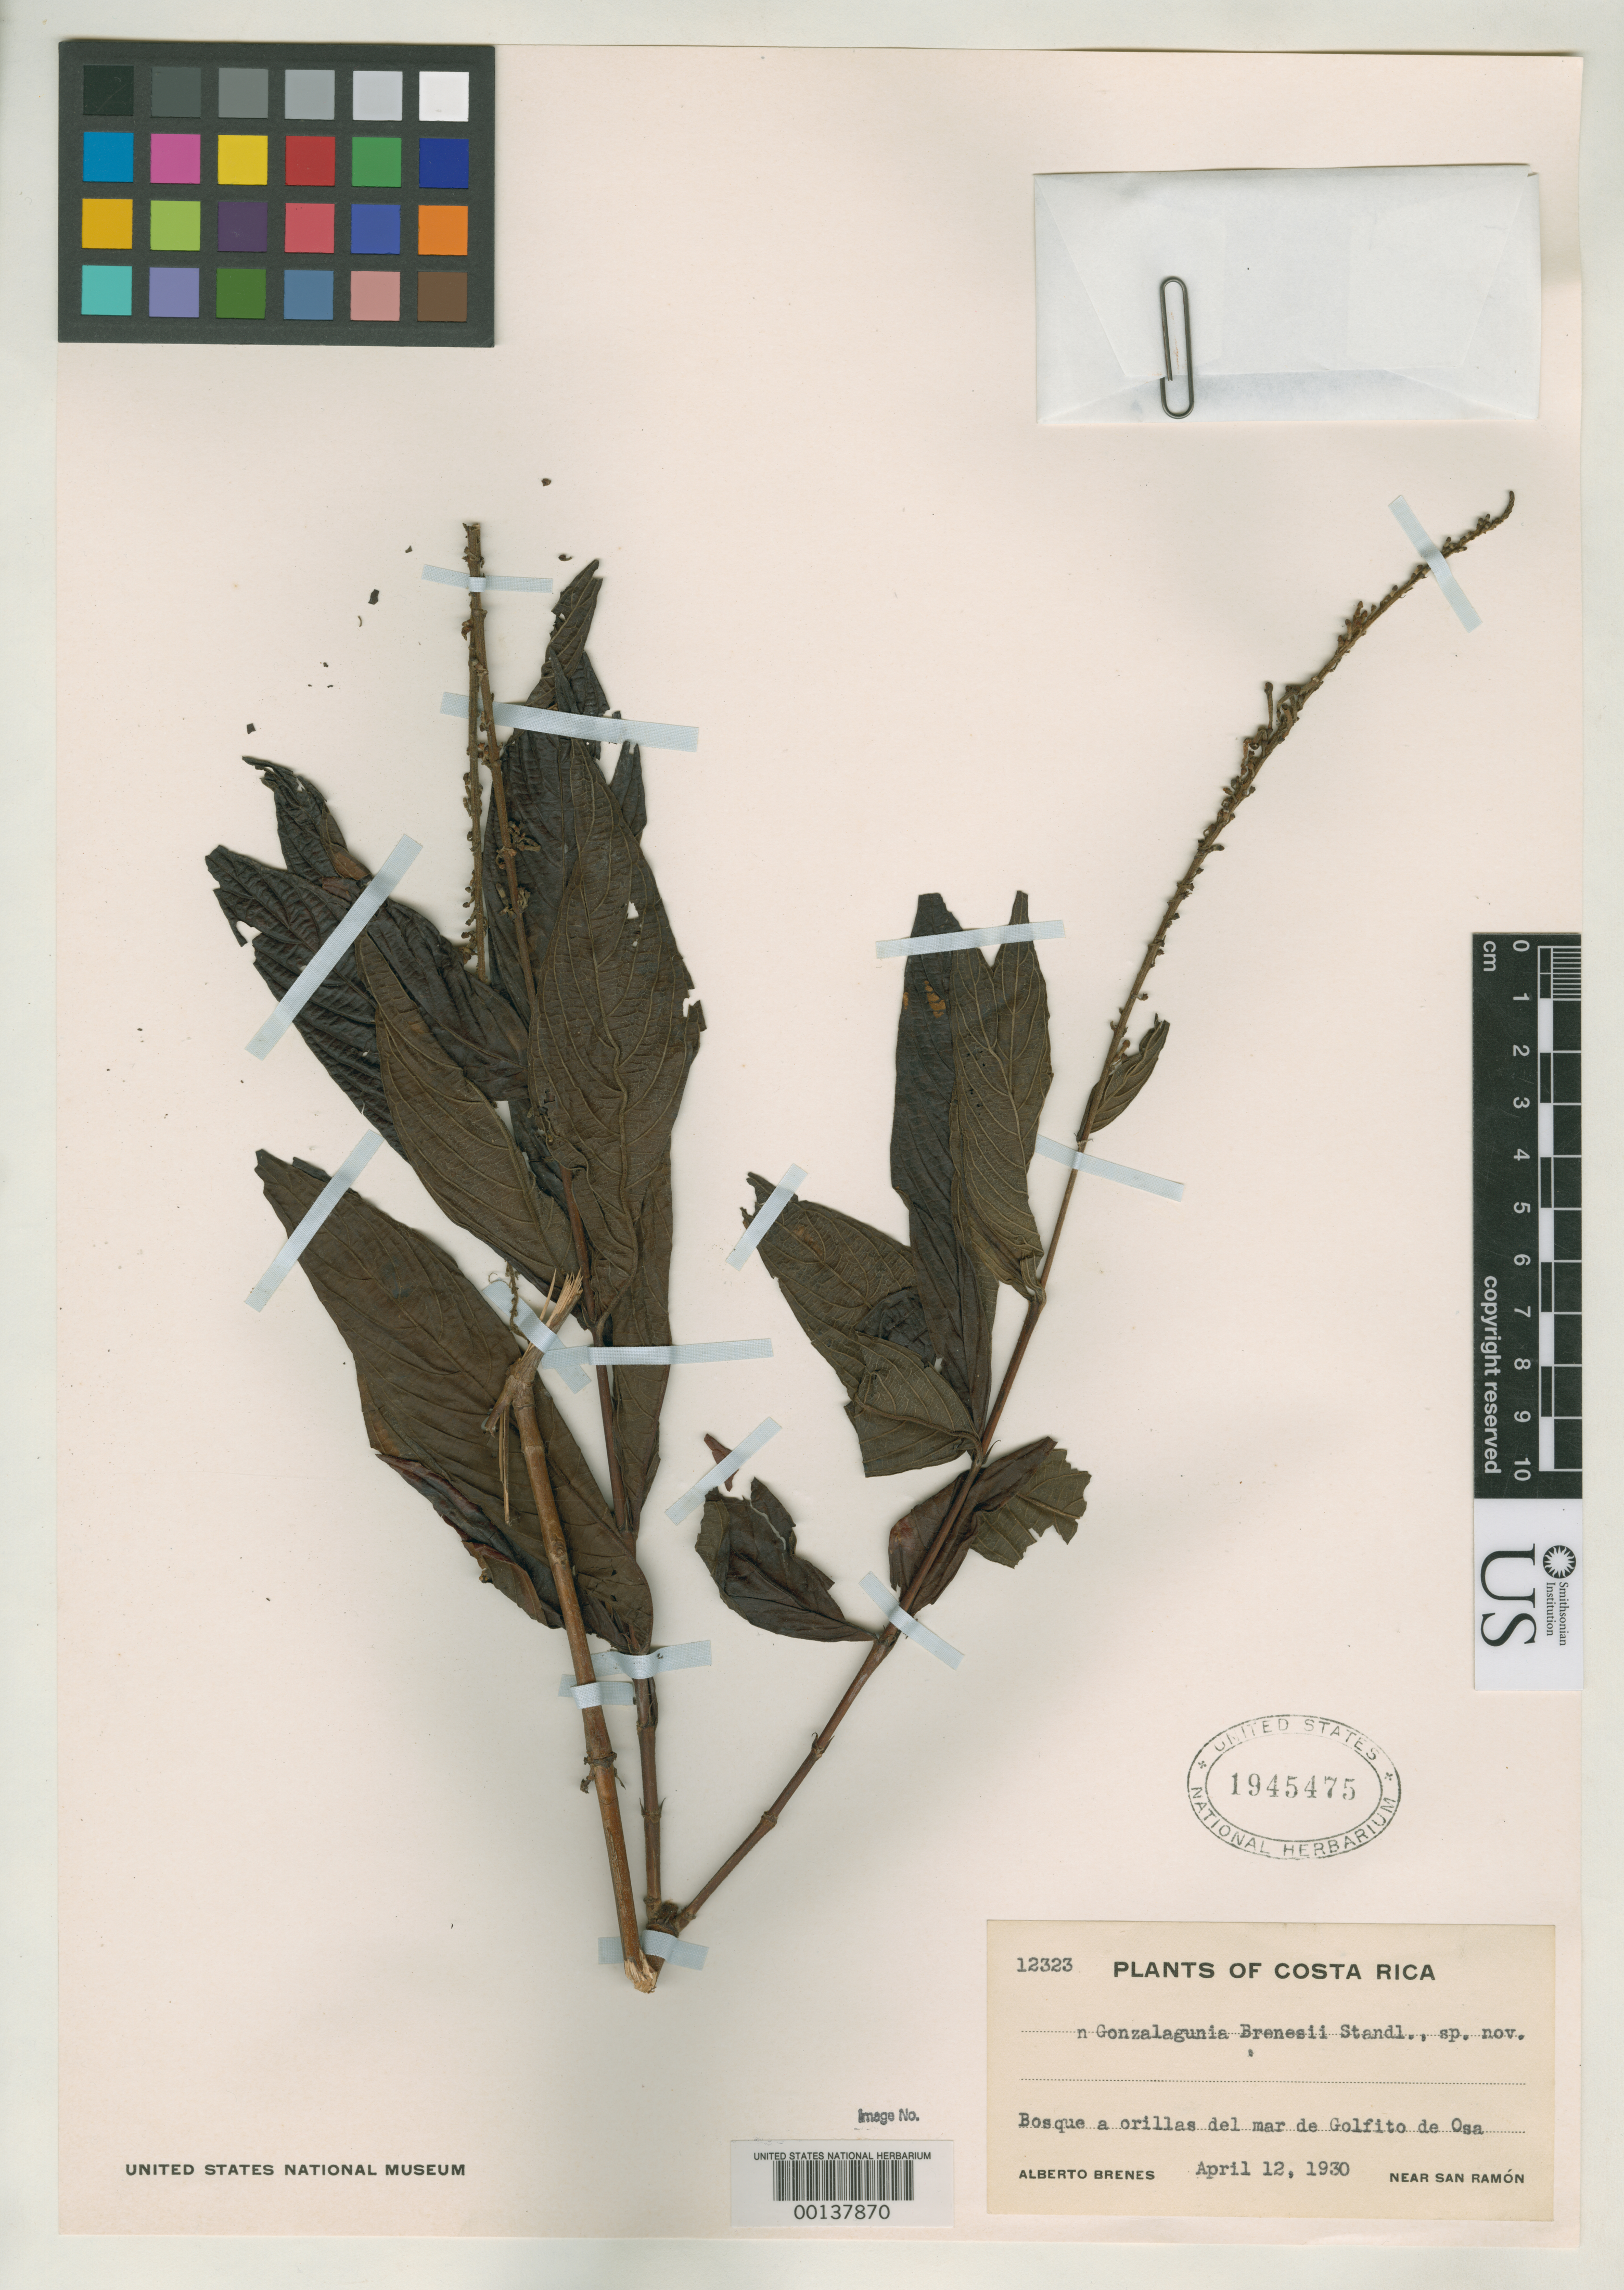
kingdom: Plantae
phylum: Tracheophyta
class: Magnoliopsida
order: Gentianales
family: Rubiaceae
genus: Gonzalagunia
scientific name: Gonzalagunia brenesii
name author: Standl.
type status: Isotype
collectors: A. Brenes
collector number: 12323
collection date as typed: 12 Apr 1930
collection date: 1930-04-12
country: Costa Rica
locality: Golfito de Osa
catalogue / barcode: US 1945475